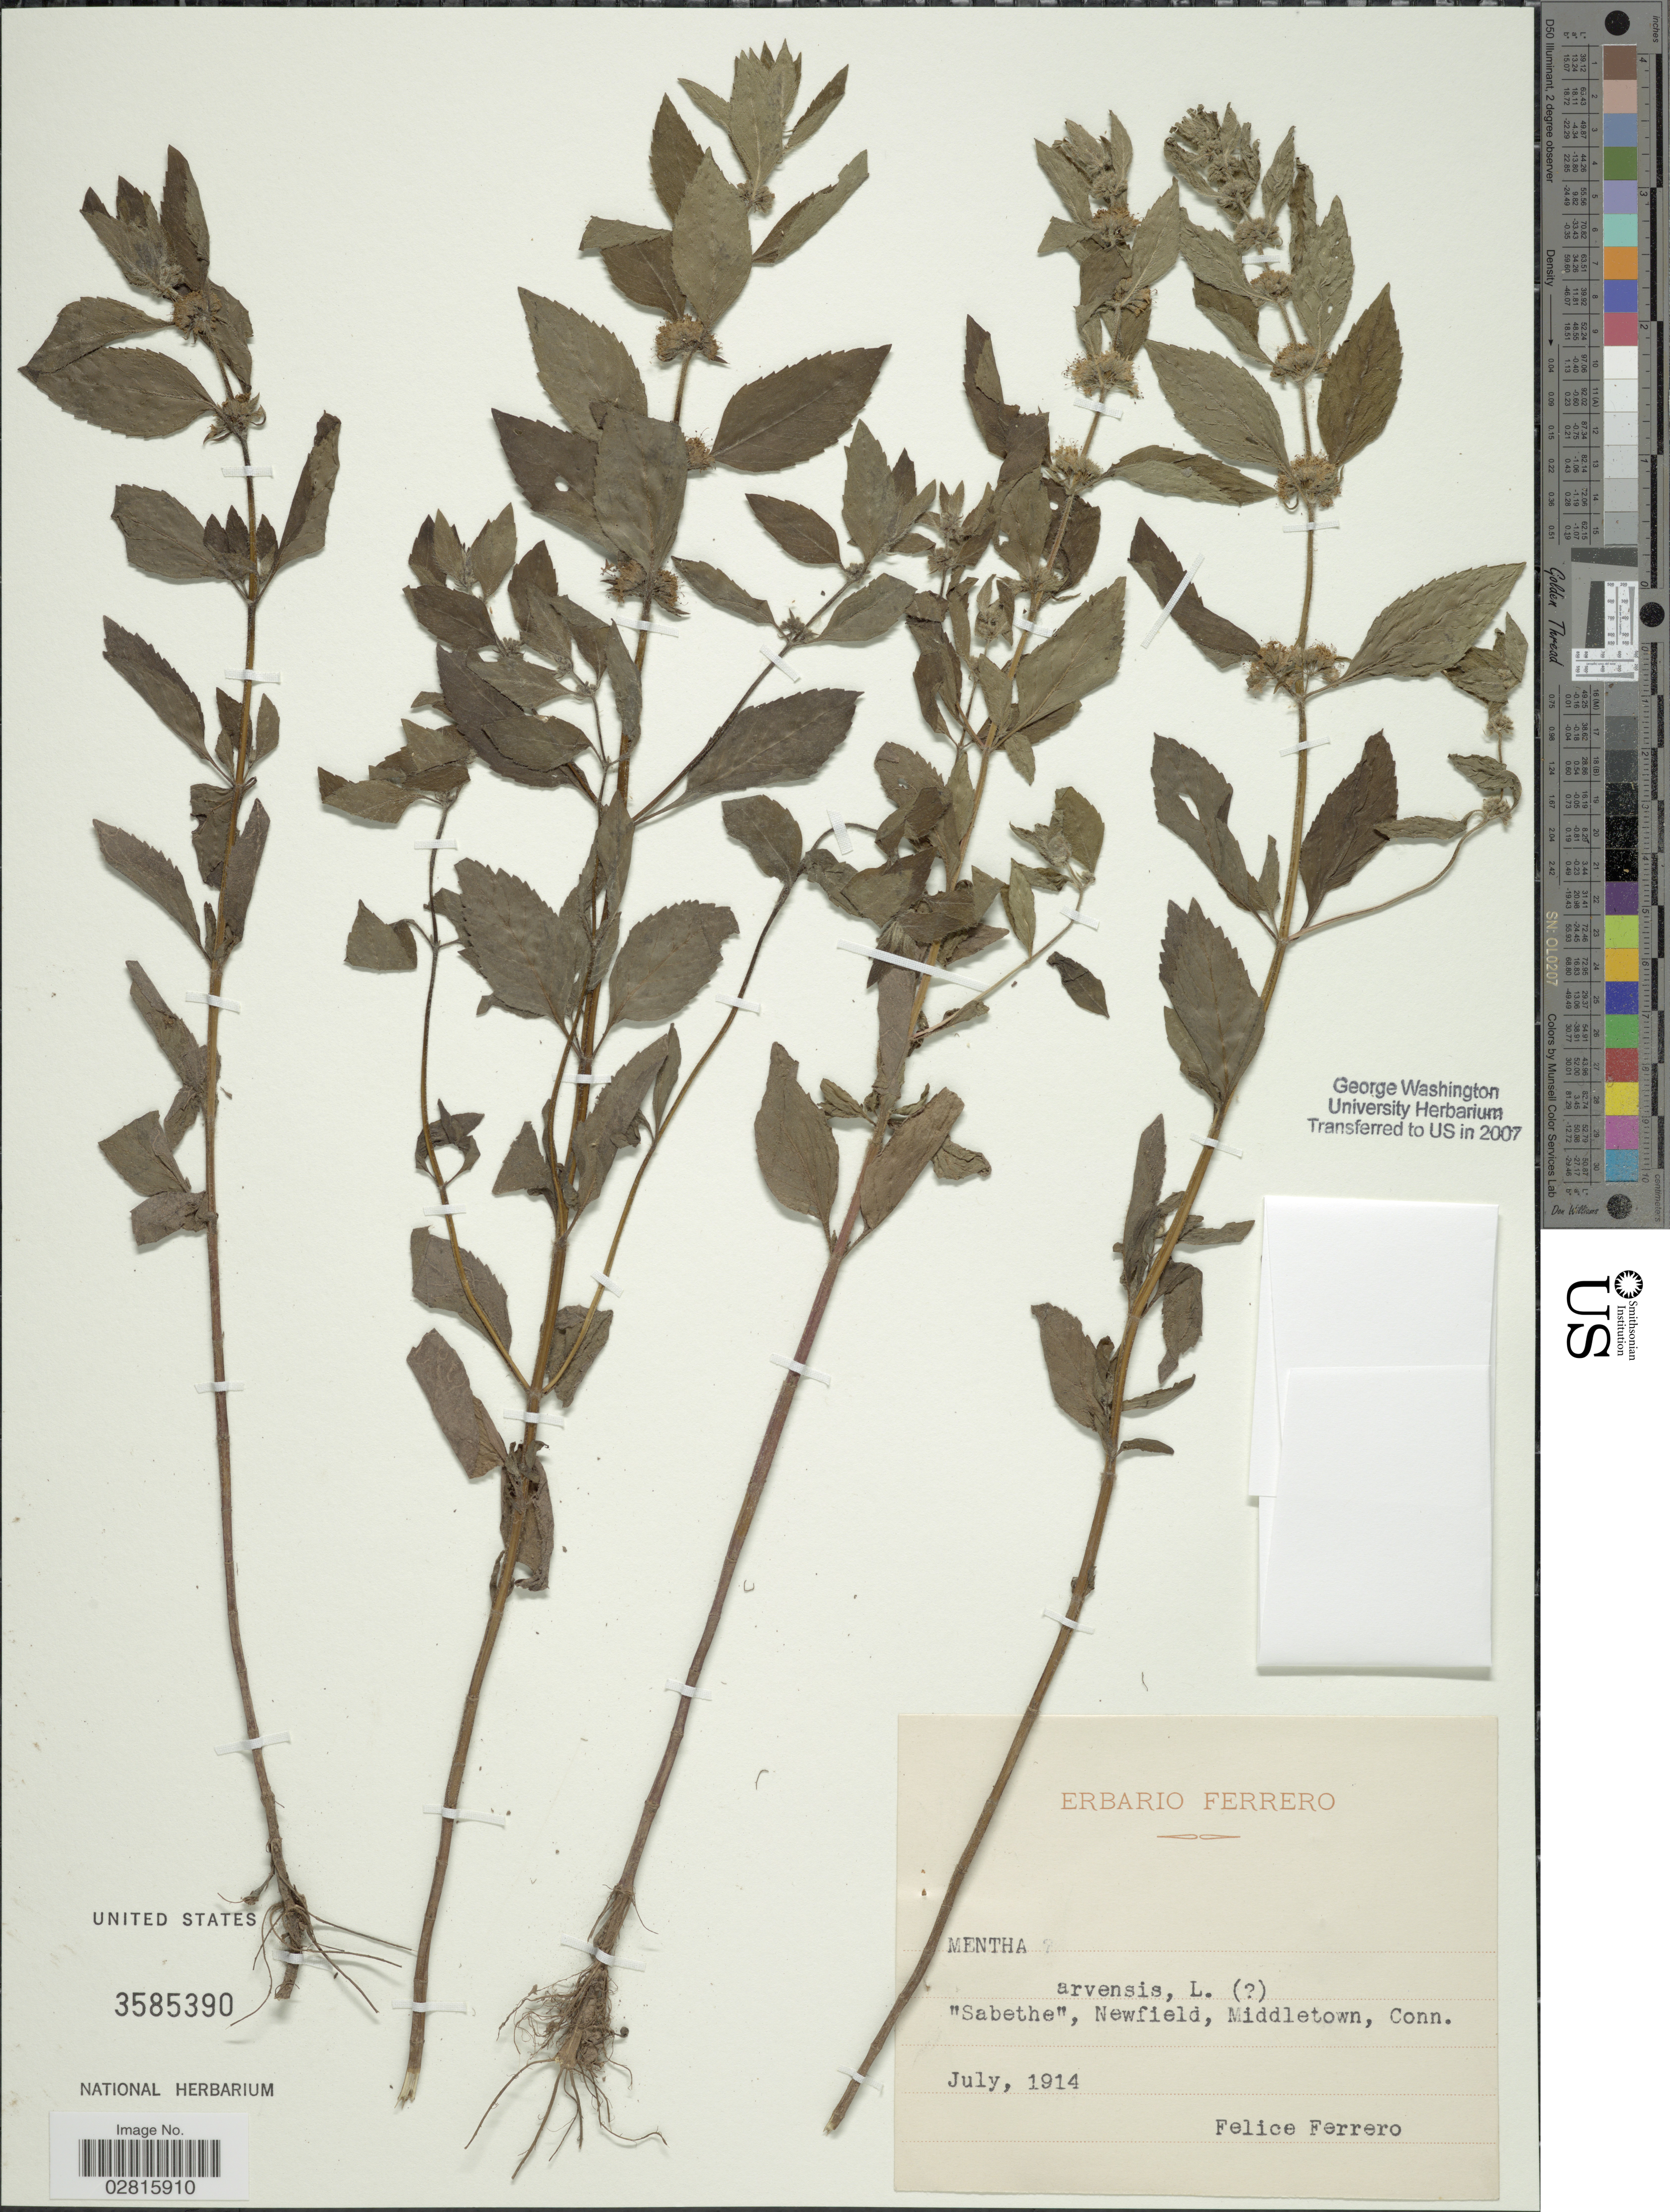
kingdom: Plantae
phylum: Tracheophyta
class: Magnoliopsida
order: Lamiales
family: Lamiaceae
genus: Mentha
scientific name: Mentha sp.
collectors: F. Ferrero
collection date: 1914-07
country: United States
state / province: Connecticut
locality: Sabethe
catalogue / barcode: US 3585390